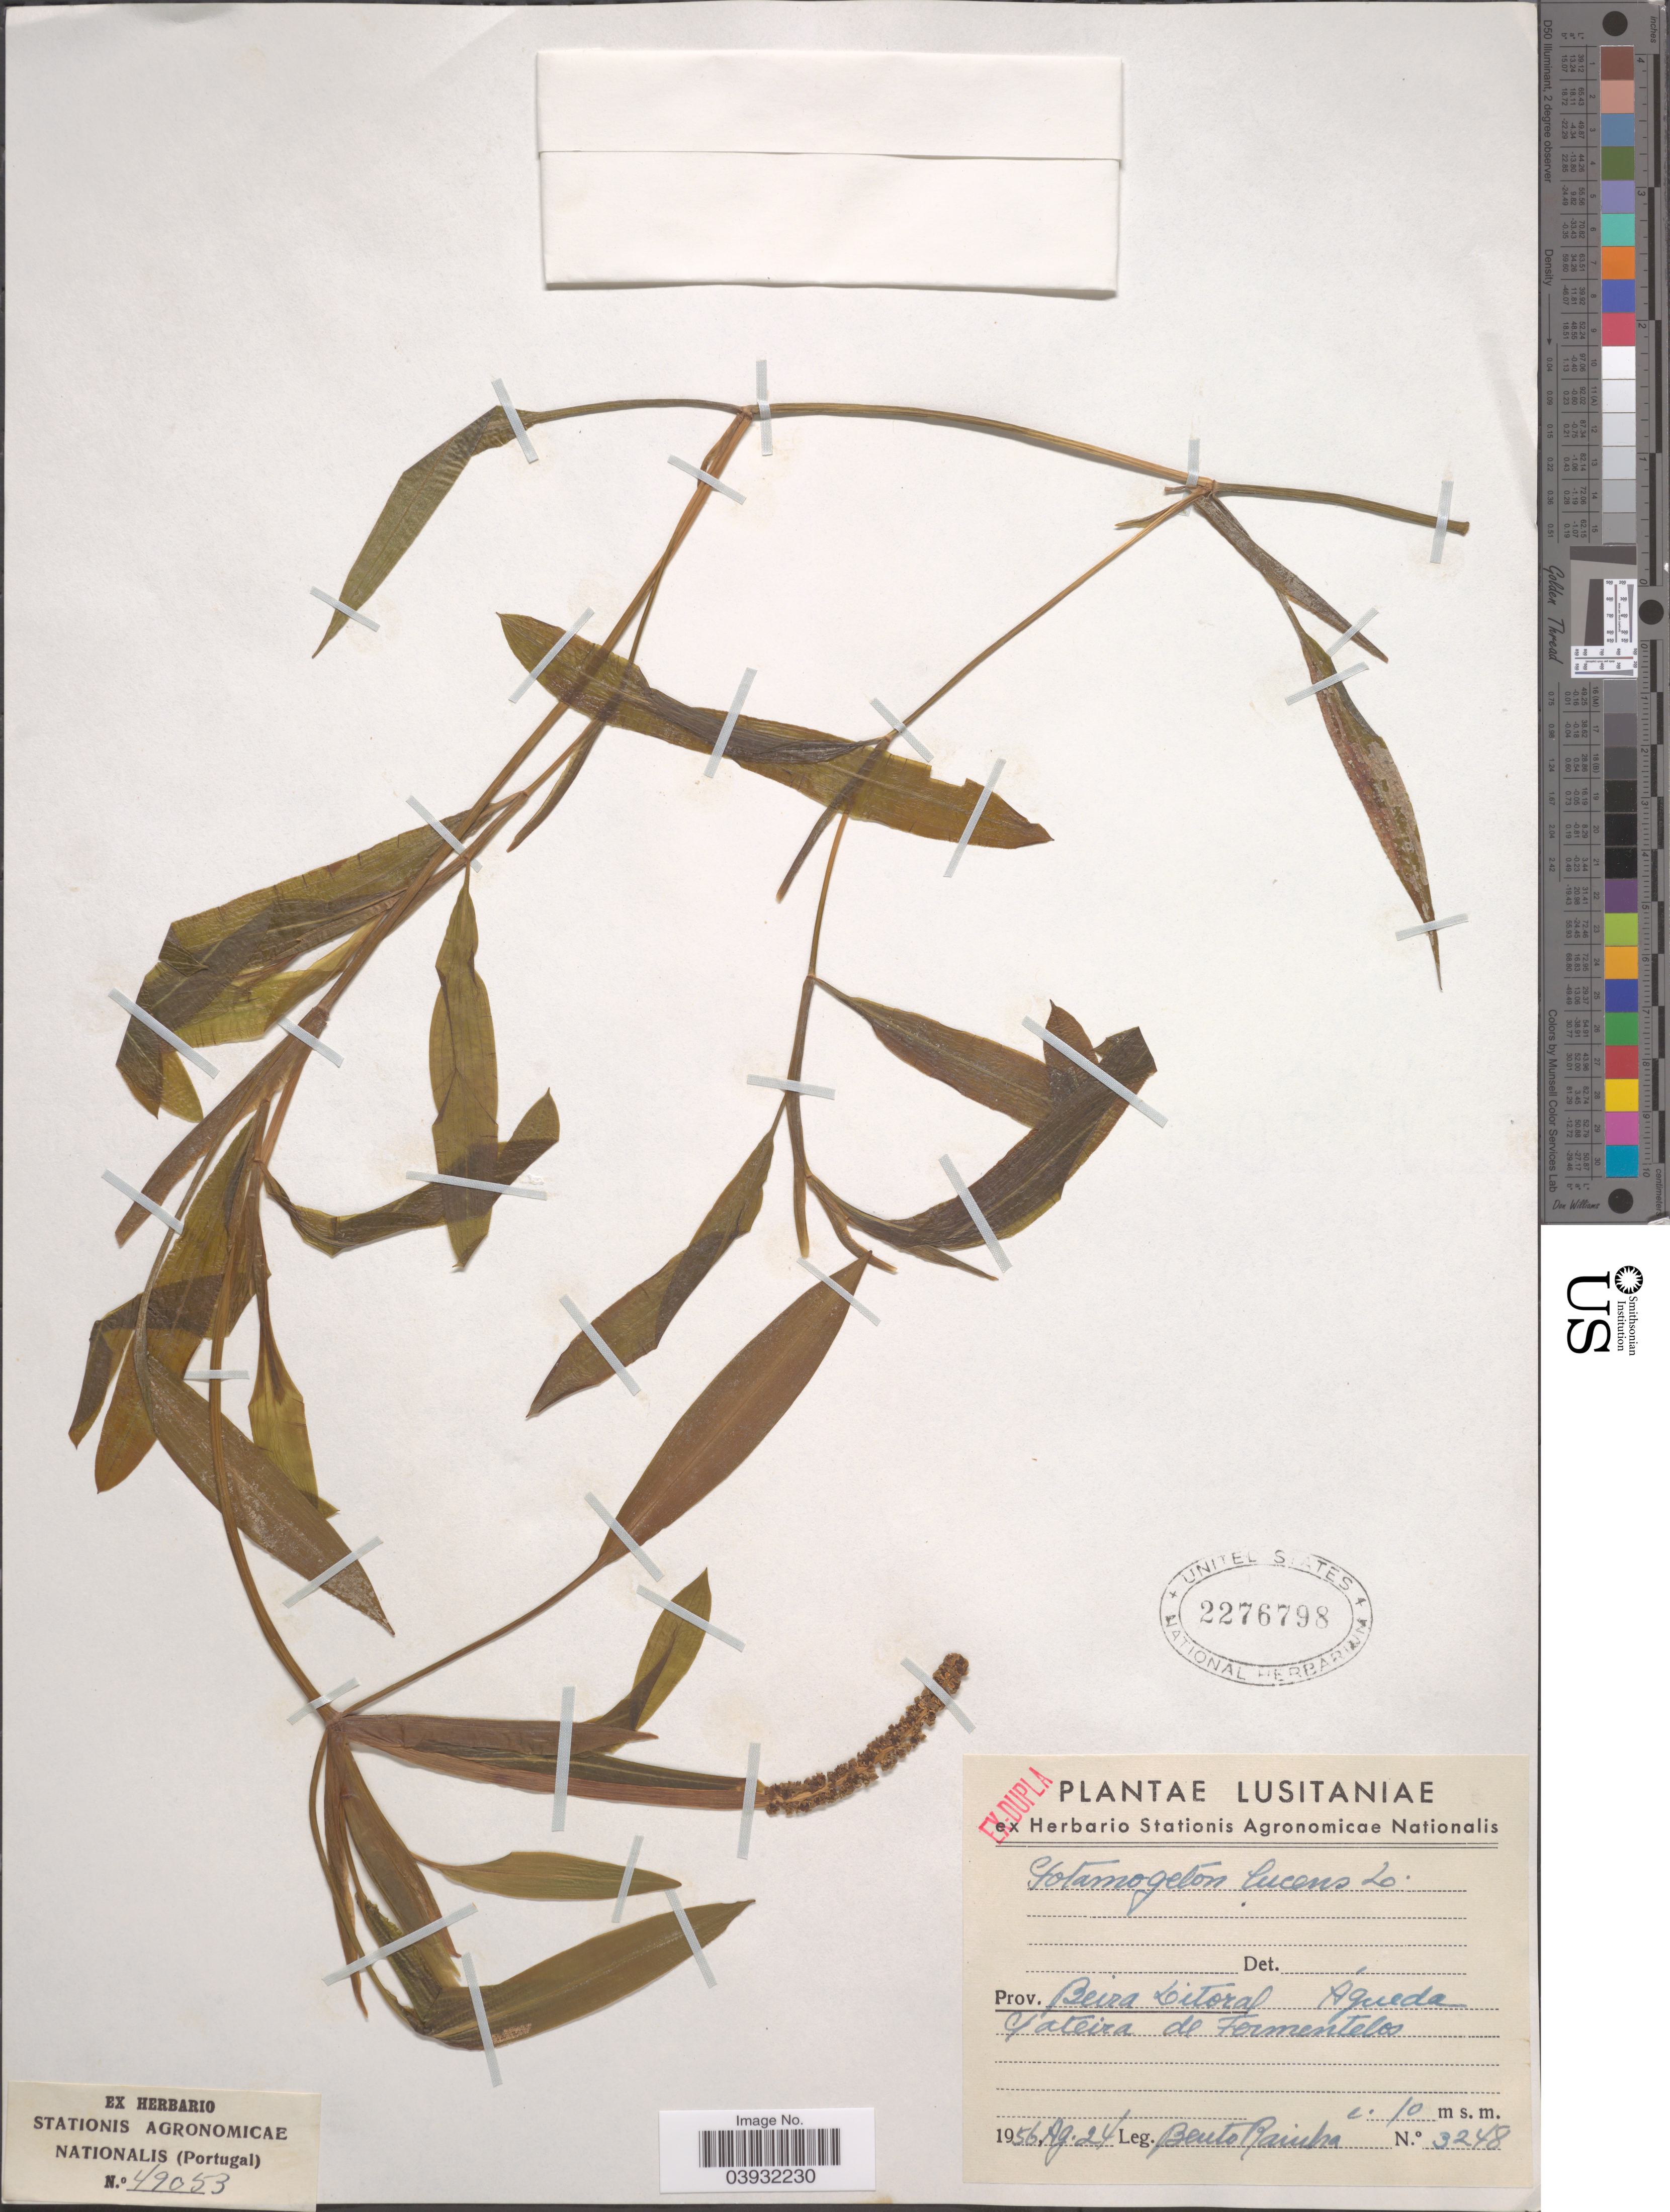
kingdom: Plantae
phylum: Tracheophyta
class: Liliopsida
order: Alismatales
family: Potamogetonaceae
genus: Potamogeton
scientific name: Potamogeton lucens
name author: L.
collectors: B. Rainha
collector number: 3248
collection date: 1956-08-24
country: Portugal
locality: Lusitaniae. Prov. Beira Litoral. Águeda Pateira de Fermentelos.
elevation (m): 10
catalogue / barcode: US 2276798